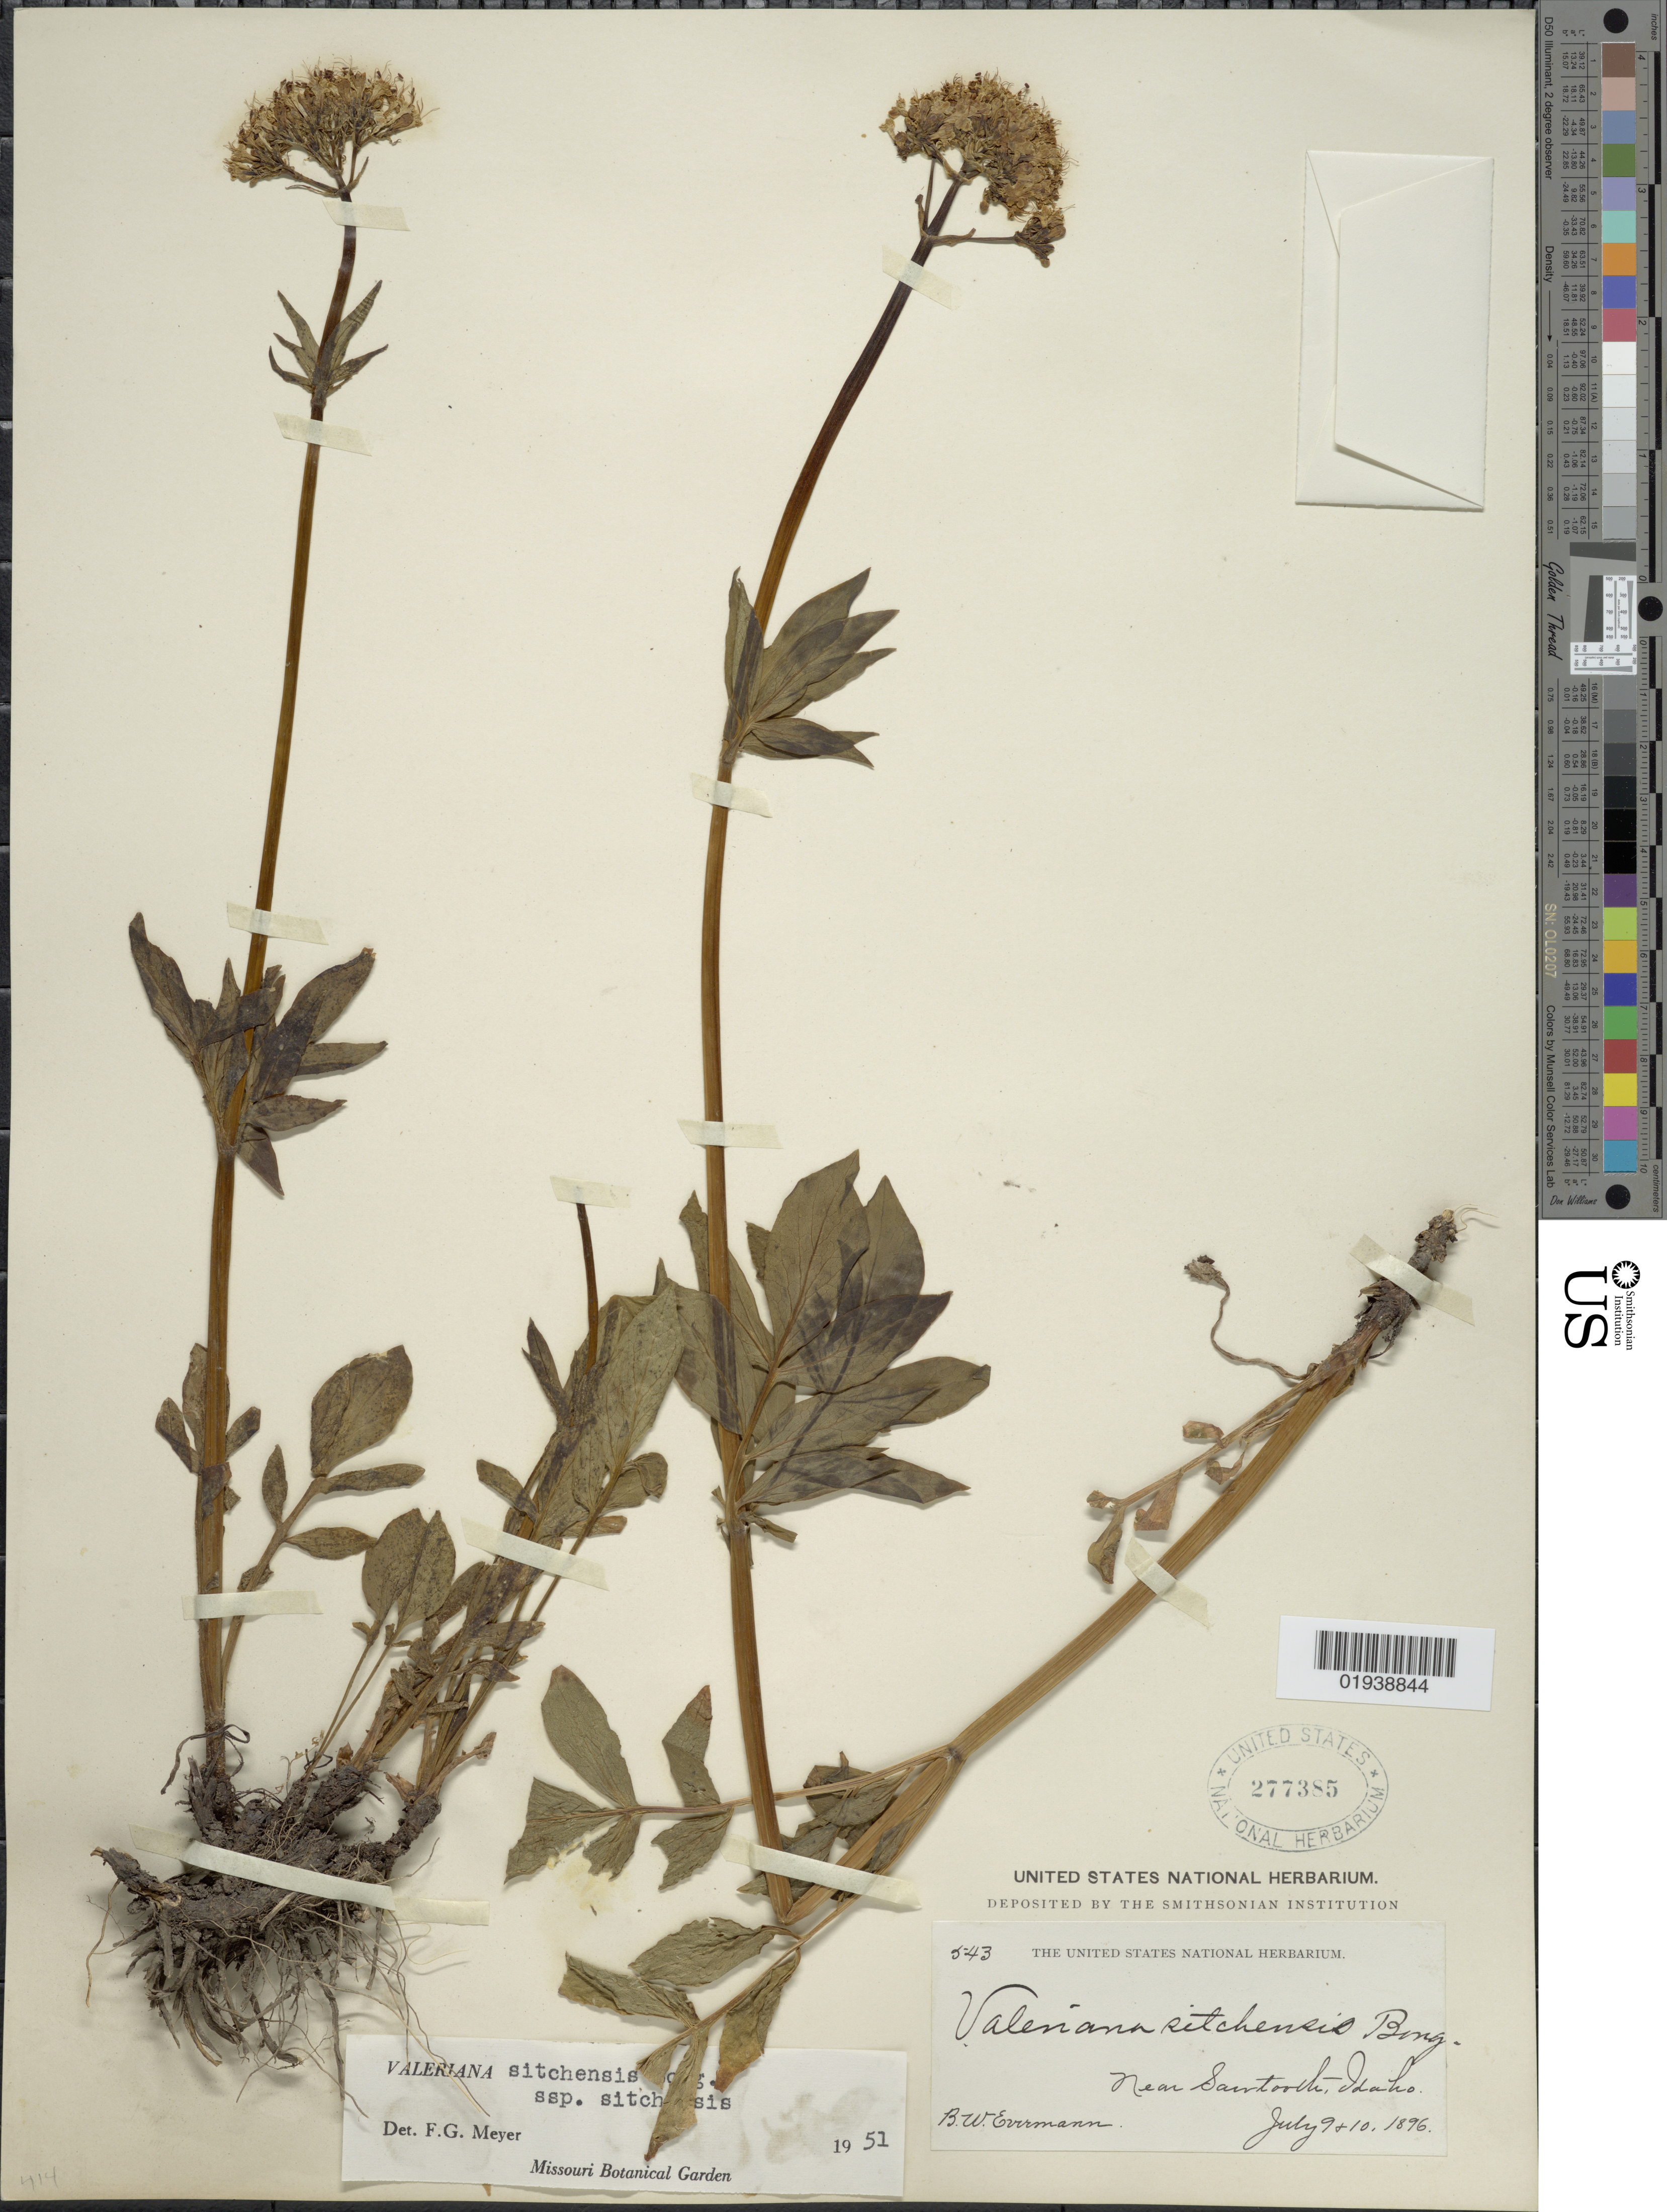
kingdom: Plantae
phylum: Tracheophyta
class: Magnoliopsida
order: Dipsacales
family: Caprifoliaceae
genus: Valeriana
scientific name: Valeriana sitchensis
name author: Bong.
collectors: B. W. Evermann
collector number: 543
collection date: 1896-07-09/1896-07-10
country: United States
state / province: Idaho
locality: Near Sawtooth.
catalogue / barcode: US 277385